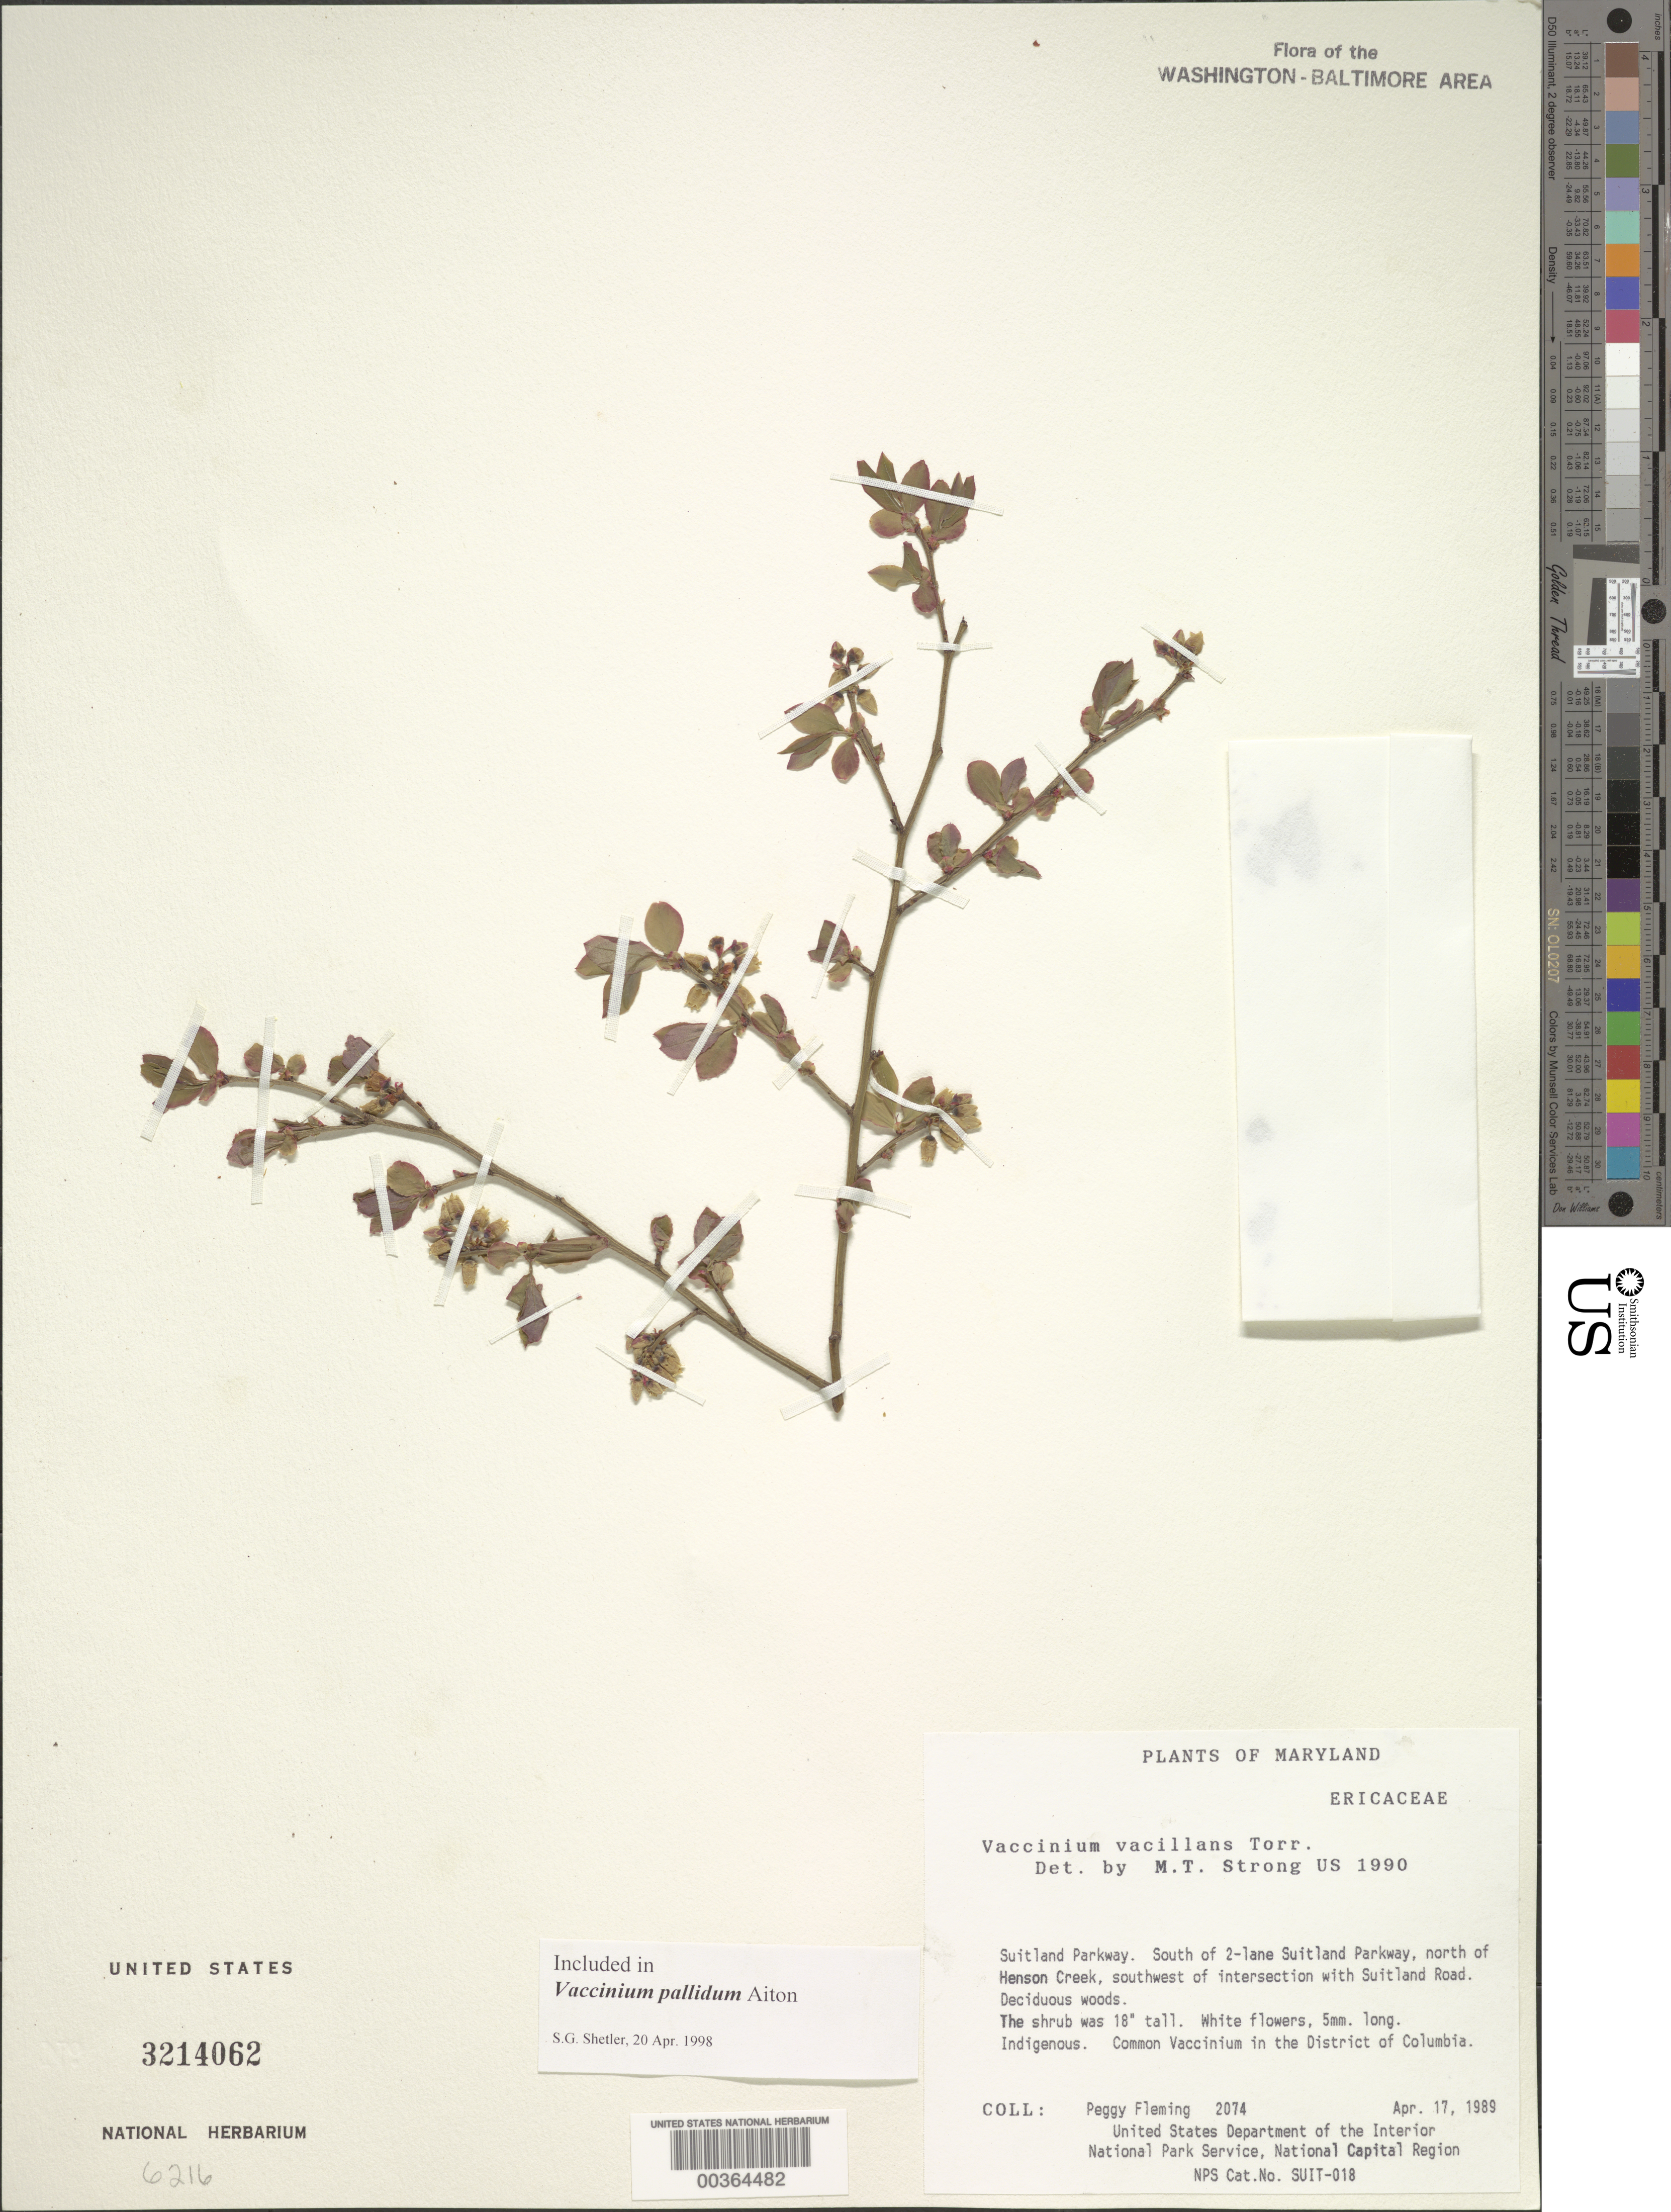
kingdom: Plantae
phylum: Tracheophyta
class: Magnoliopsida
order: Ericales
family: Ericaceae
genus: Vaccinium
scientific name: Vaccinium pallidum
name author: Aiton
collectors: P. Fleming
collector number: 2074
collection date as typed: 17 Apr 1989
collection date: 1989-04-17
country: United States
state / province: Maryland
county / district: Prince George's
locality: Suitland Parkway, S of 2 lane Suitland Parkway, N of Henson Creek SW of intersection of Suitland Road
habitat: Deciduous woods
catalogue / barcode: US 3214062